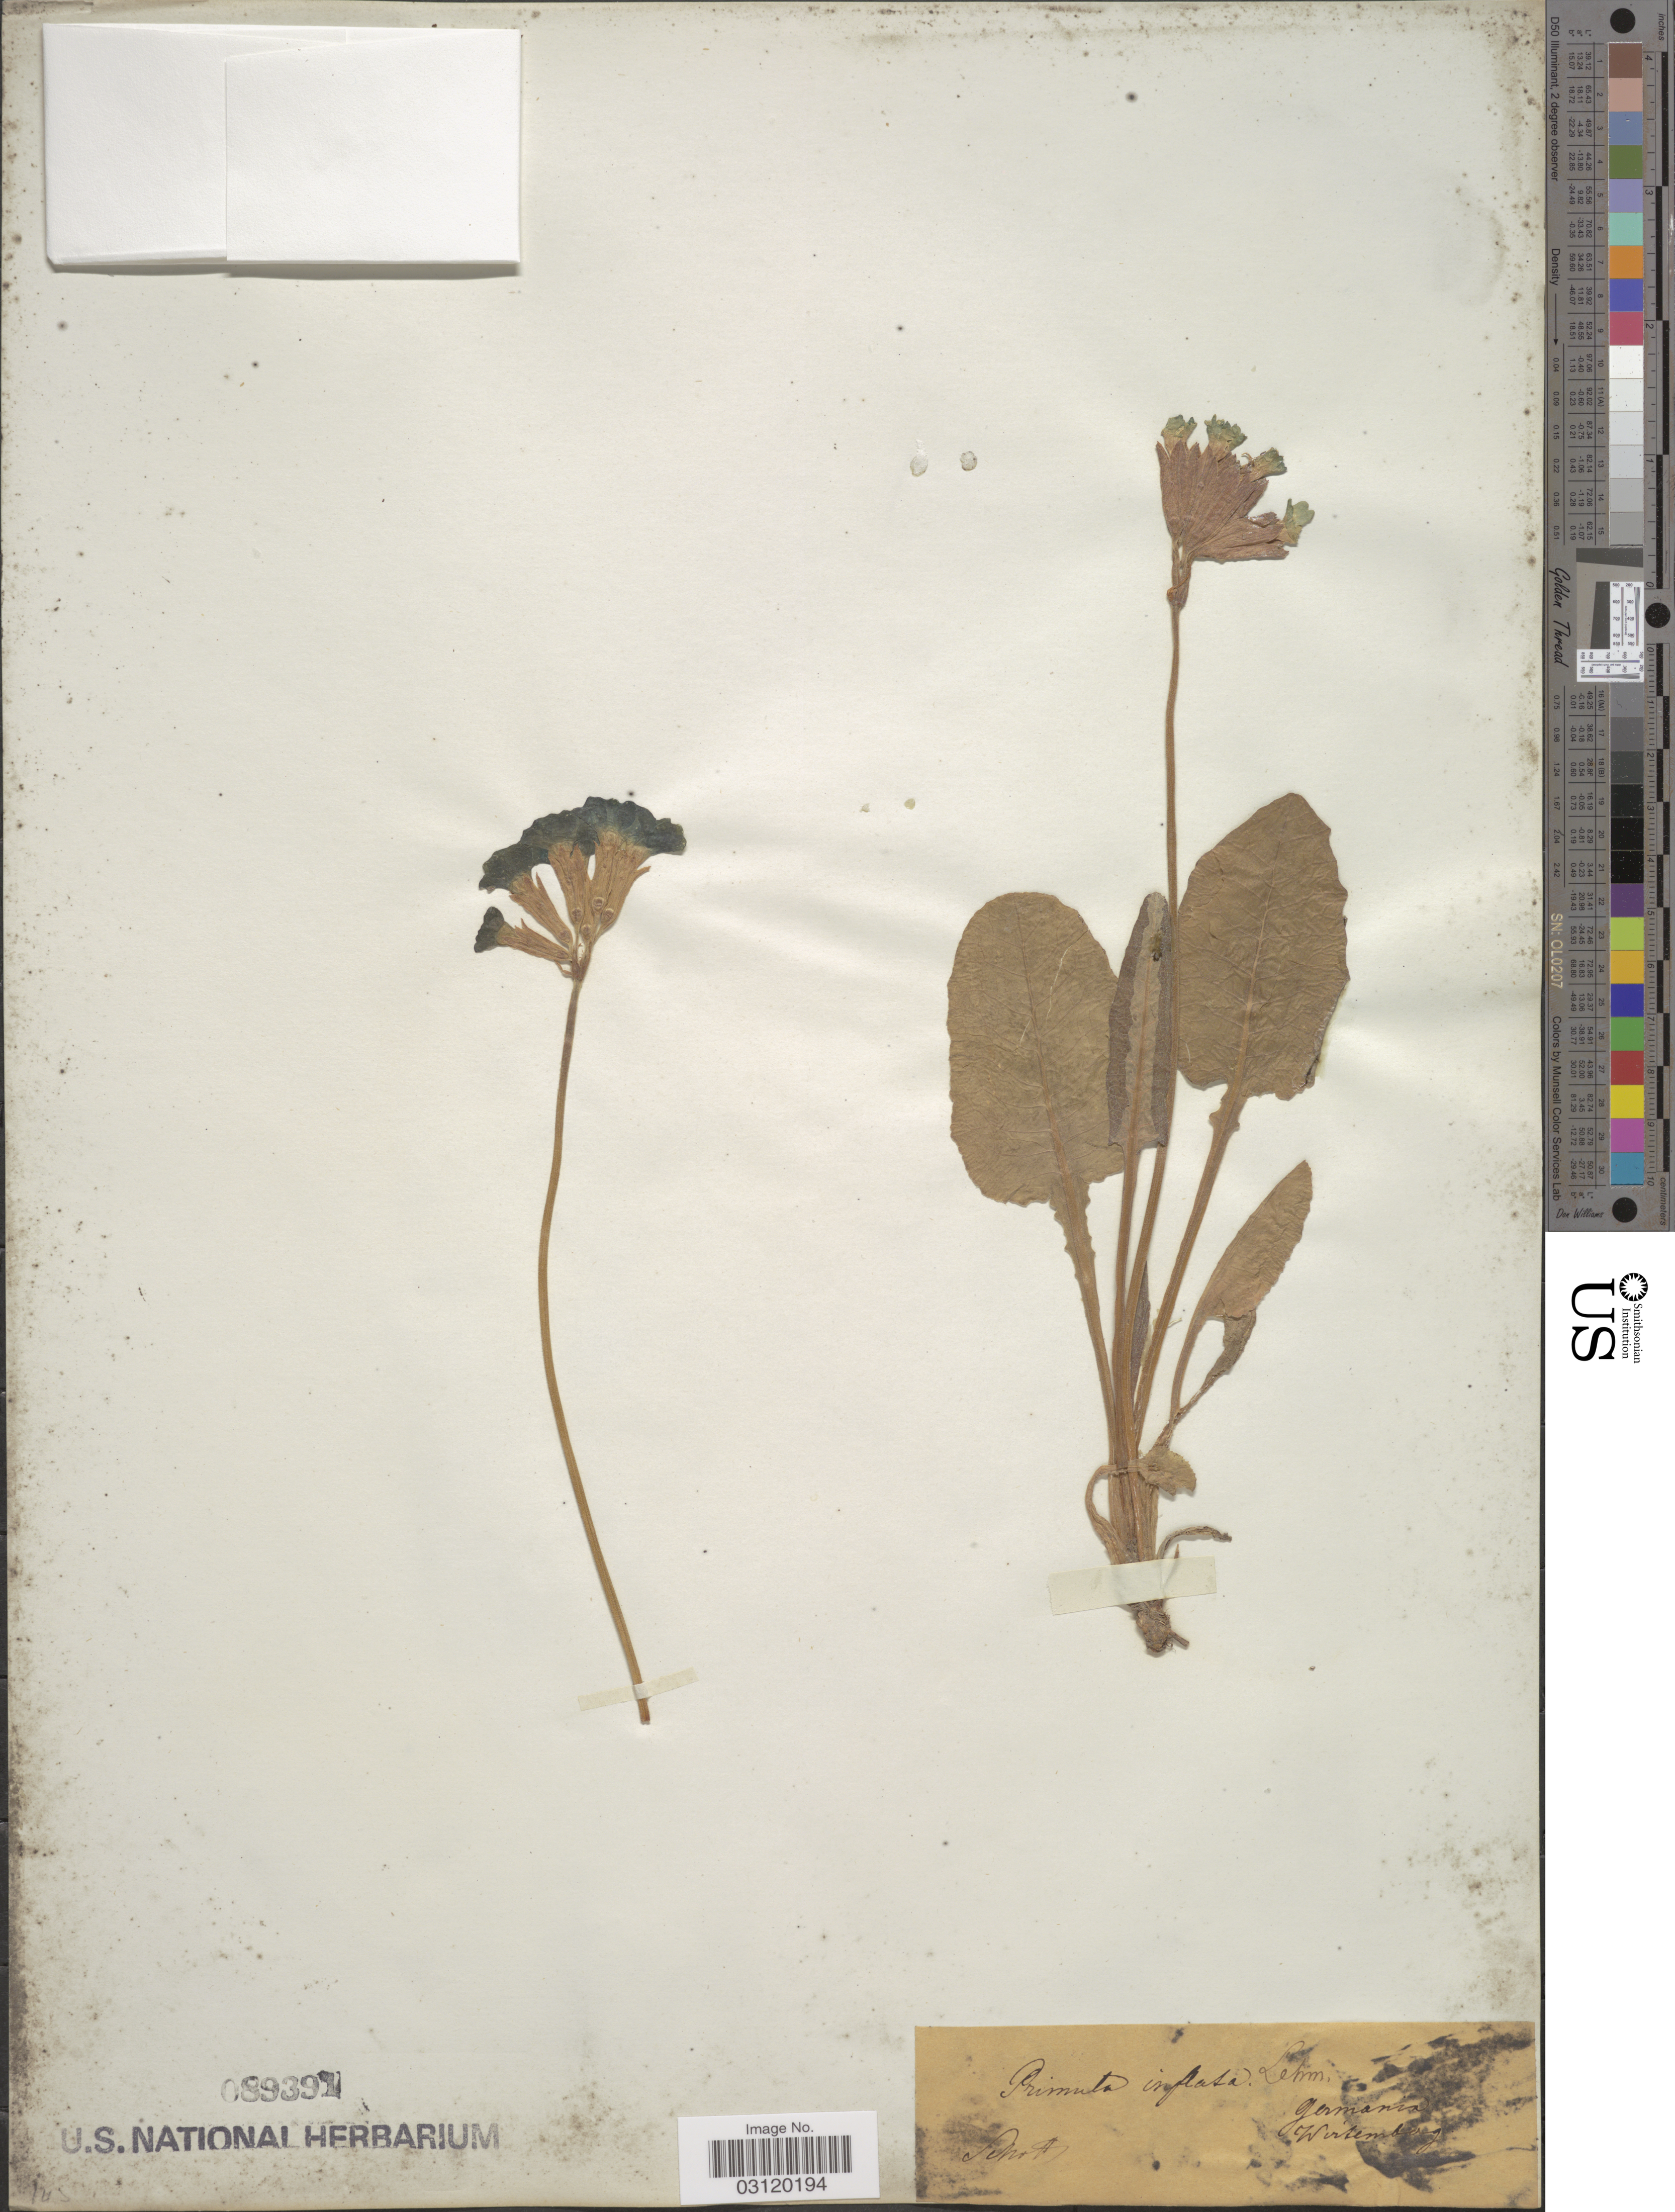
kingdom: Plantae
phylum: Tracheophyta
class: Magnoliopsida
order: Ericales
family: Primulaceae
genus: Primula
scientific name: Primula inflata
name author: Lehm.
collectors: Schott, --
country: Germany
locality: Wirtemberg.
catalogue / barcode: US 89391